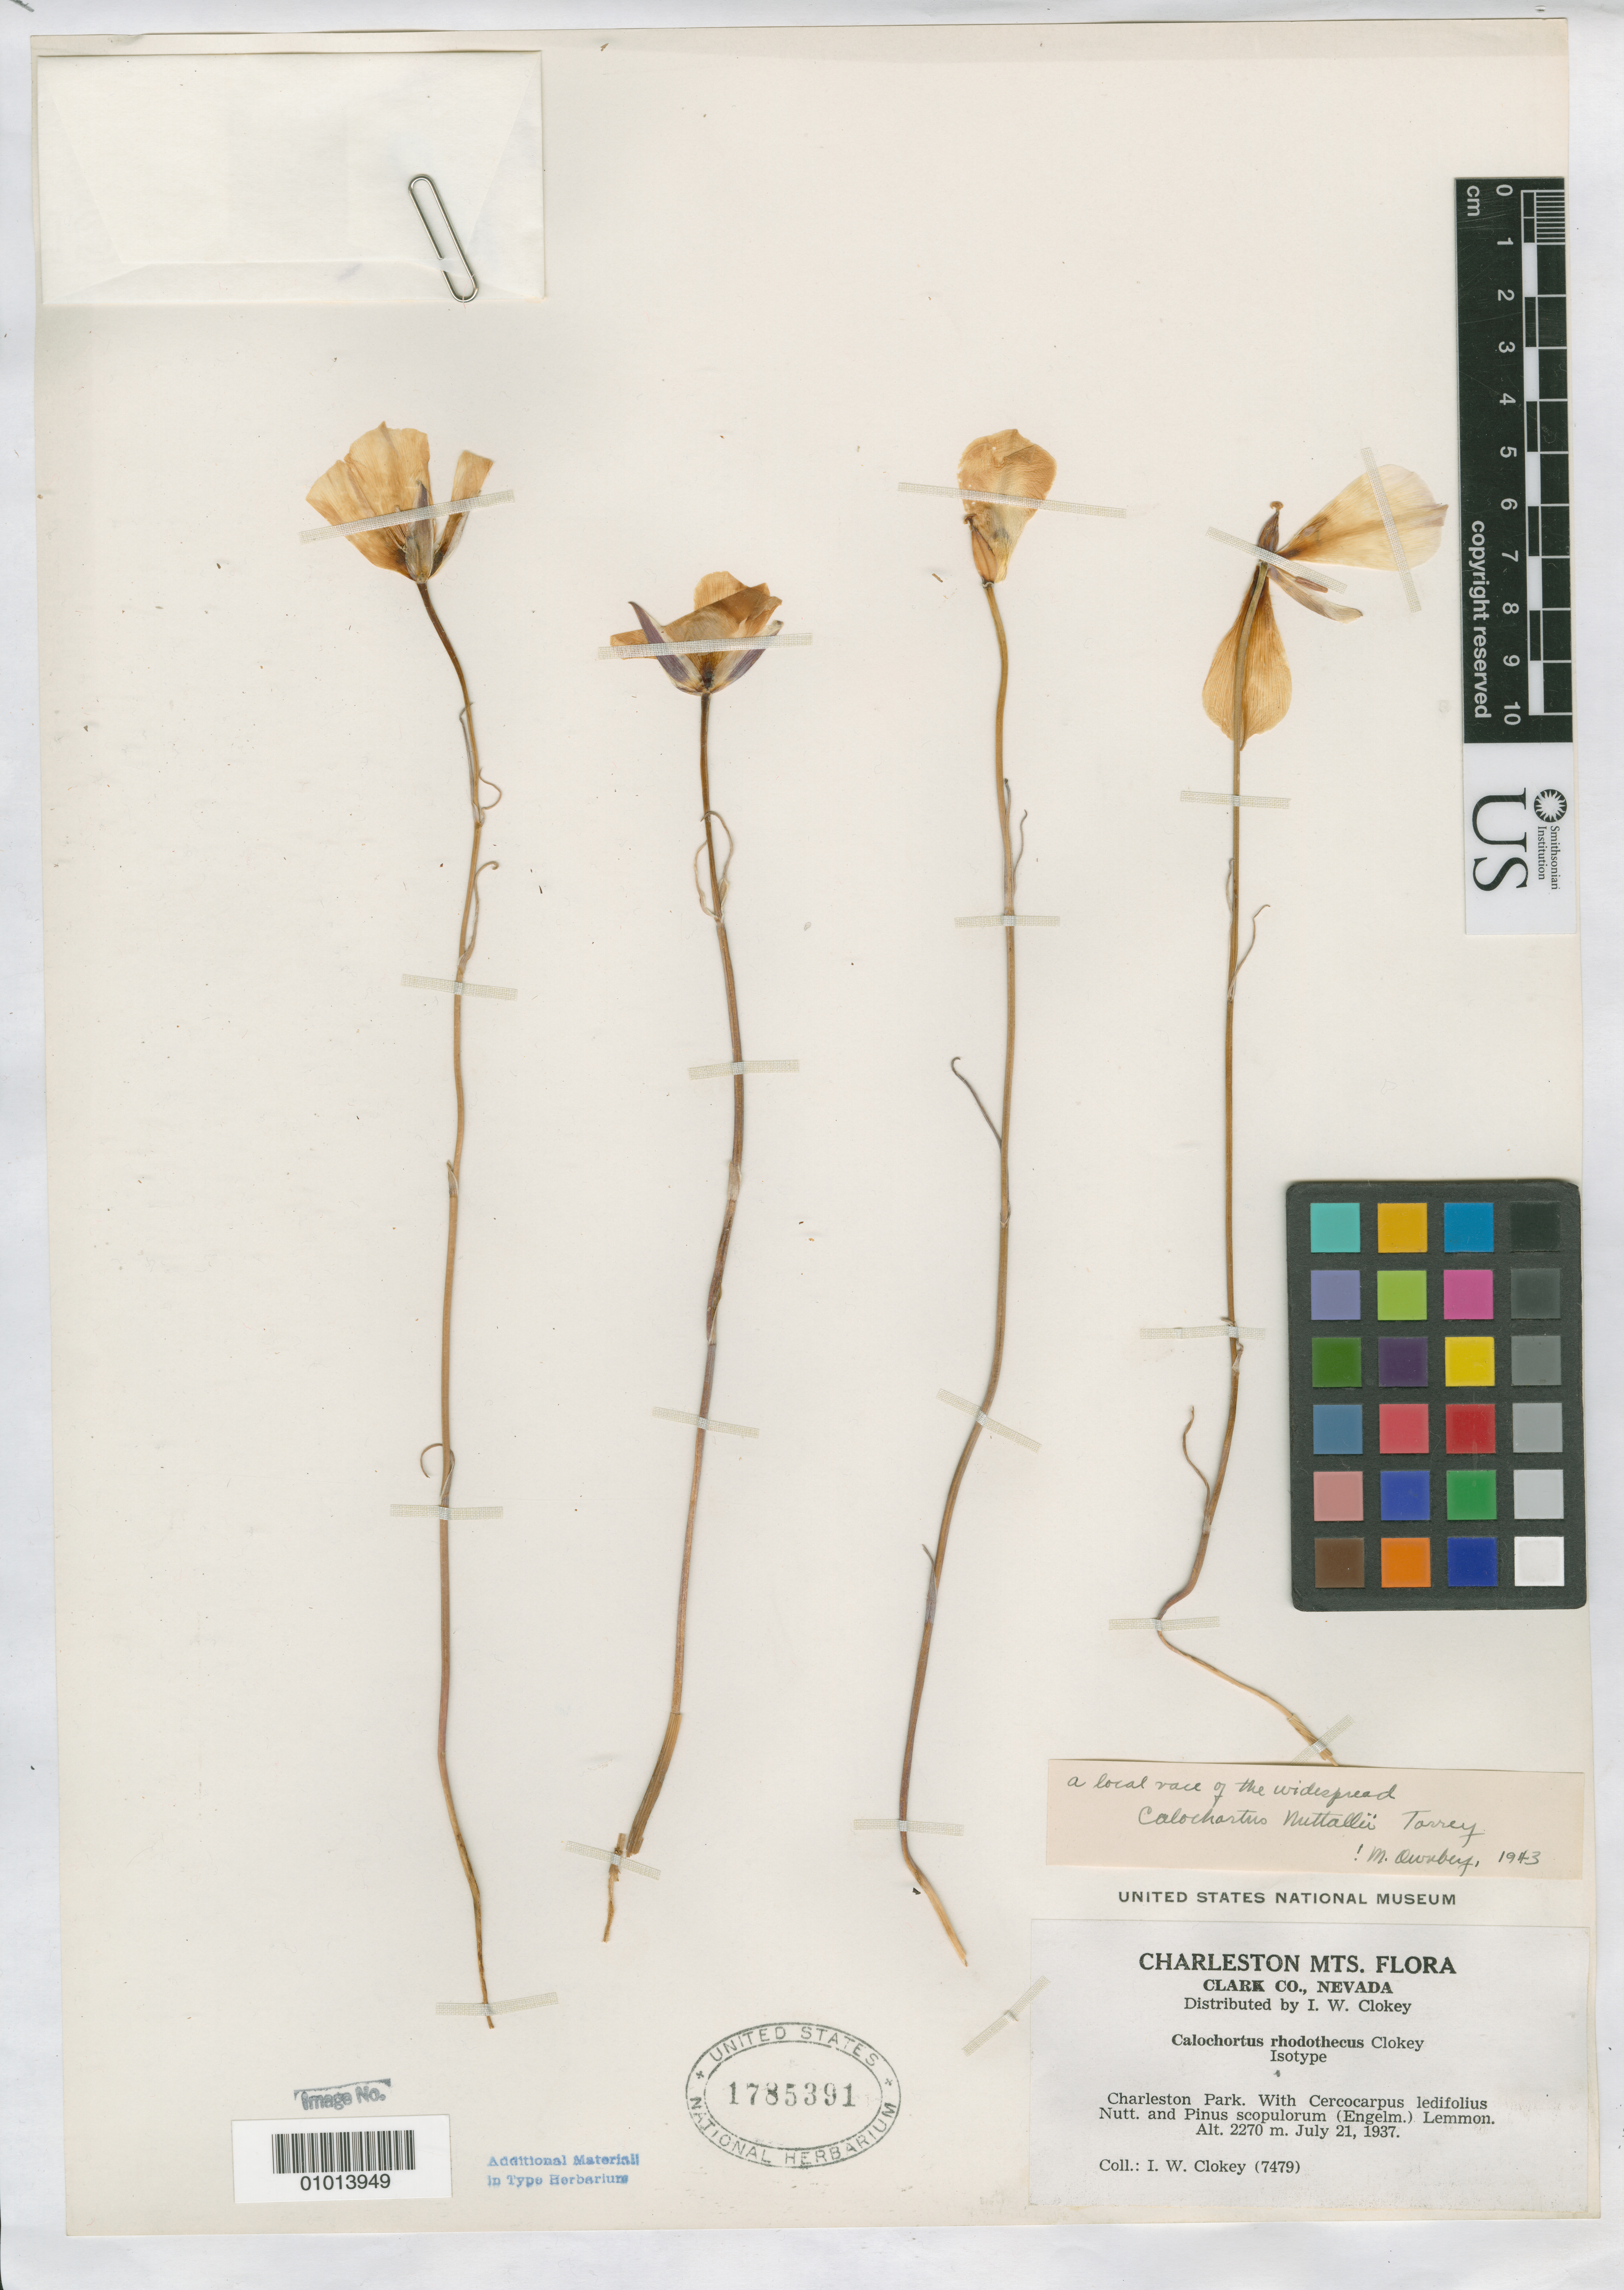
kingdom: Plantae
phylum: Tracheophyta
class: Liliopsida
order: Liliales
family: Liliaceae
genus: Calochortus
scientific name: Calochortus rhodothecus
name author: Clokey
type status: Isotype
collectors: I. W. Clokey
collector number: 7479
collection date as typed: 21 Jul 1937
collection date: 1937-07-21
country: United States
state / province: Nevada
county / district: Clark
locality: Charleston Park.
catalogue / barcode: US 1785391